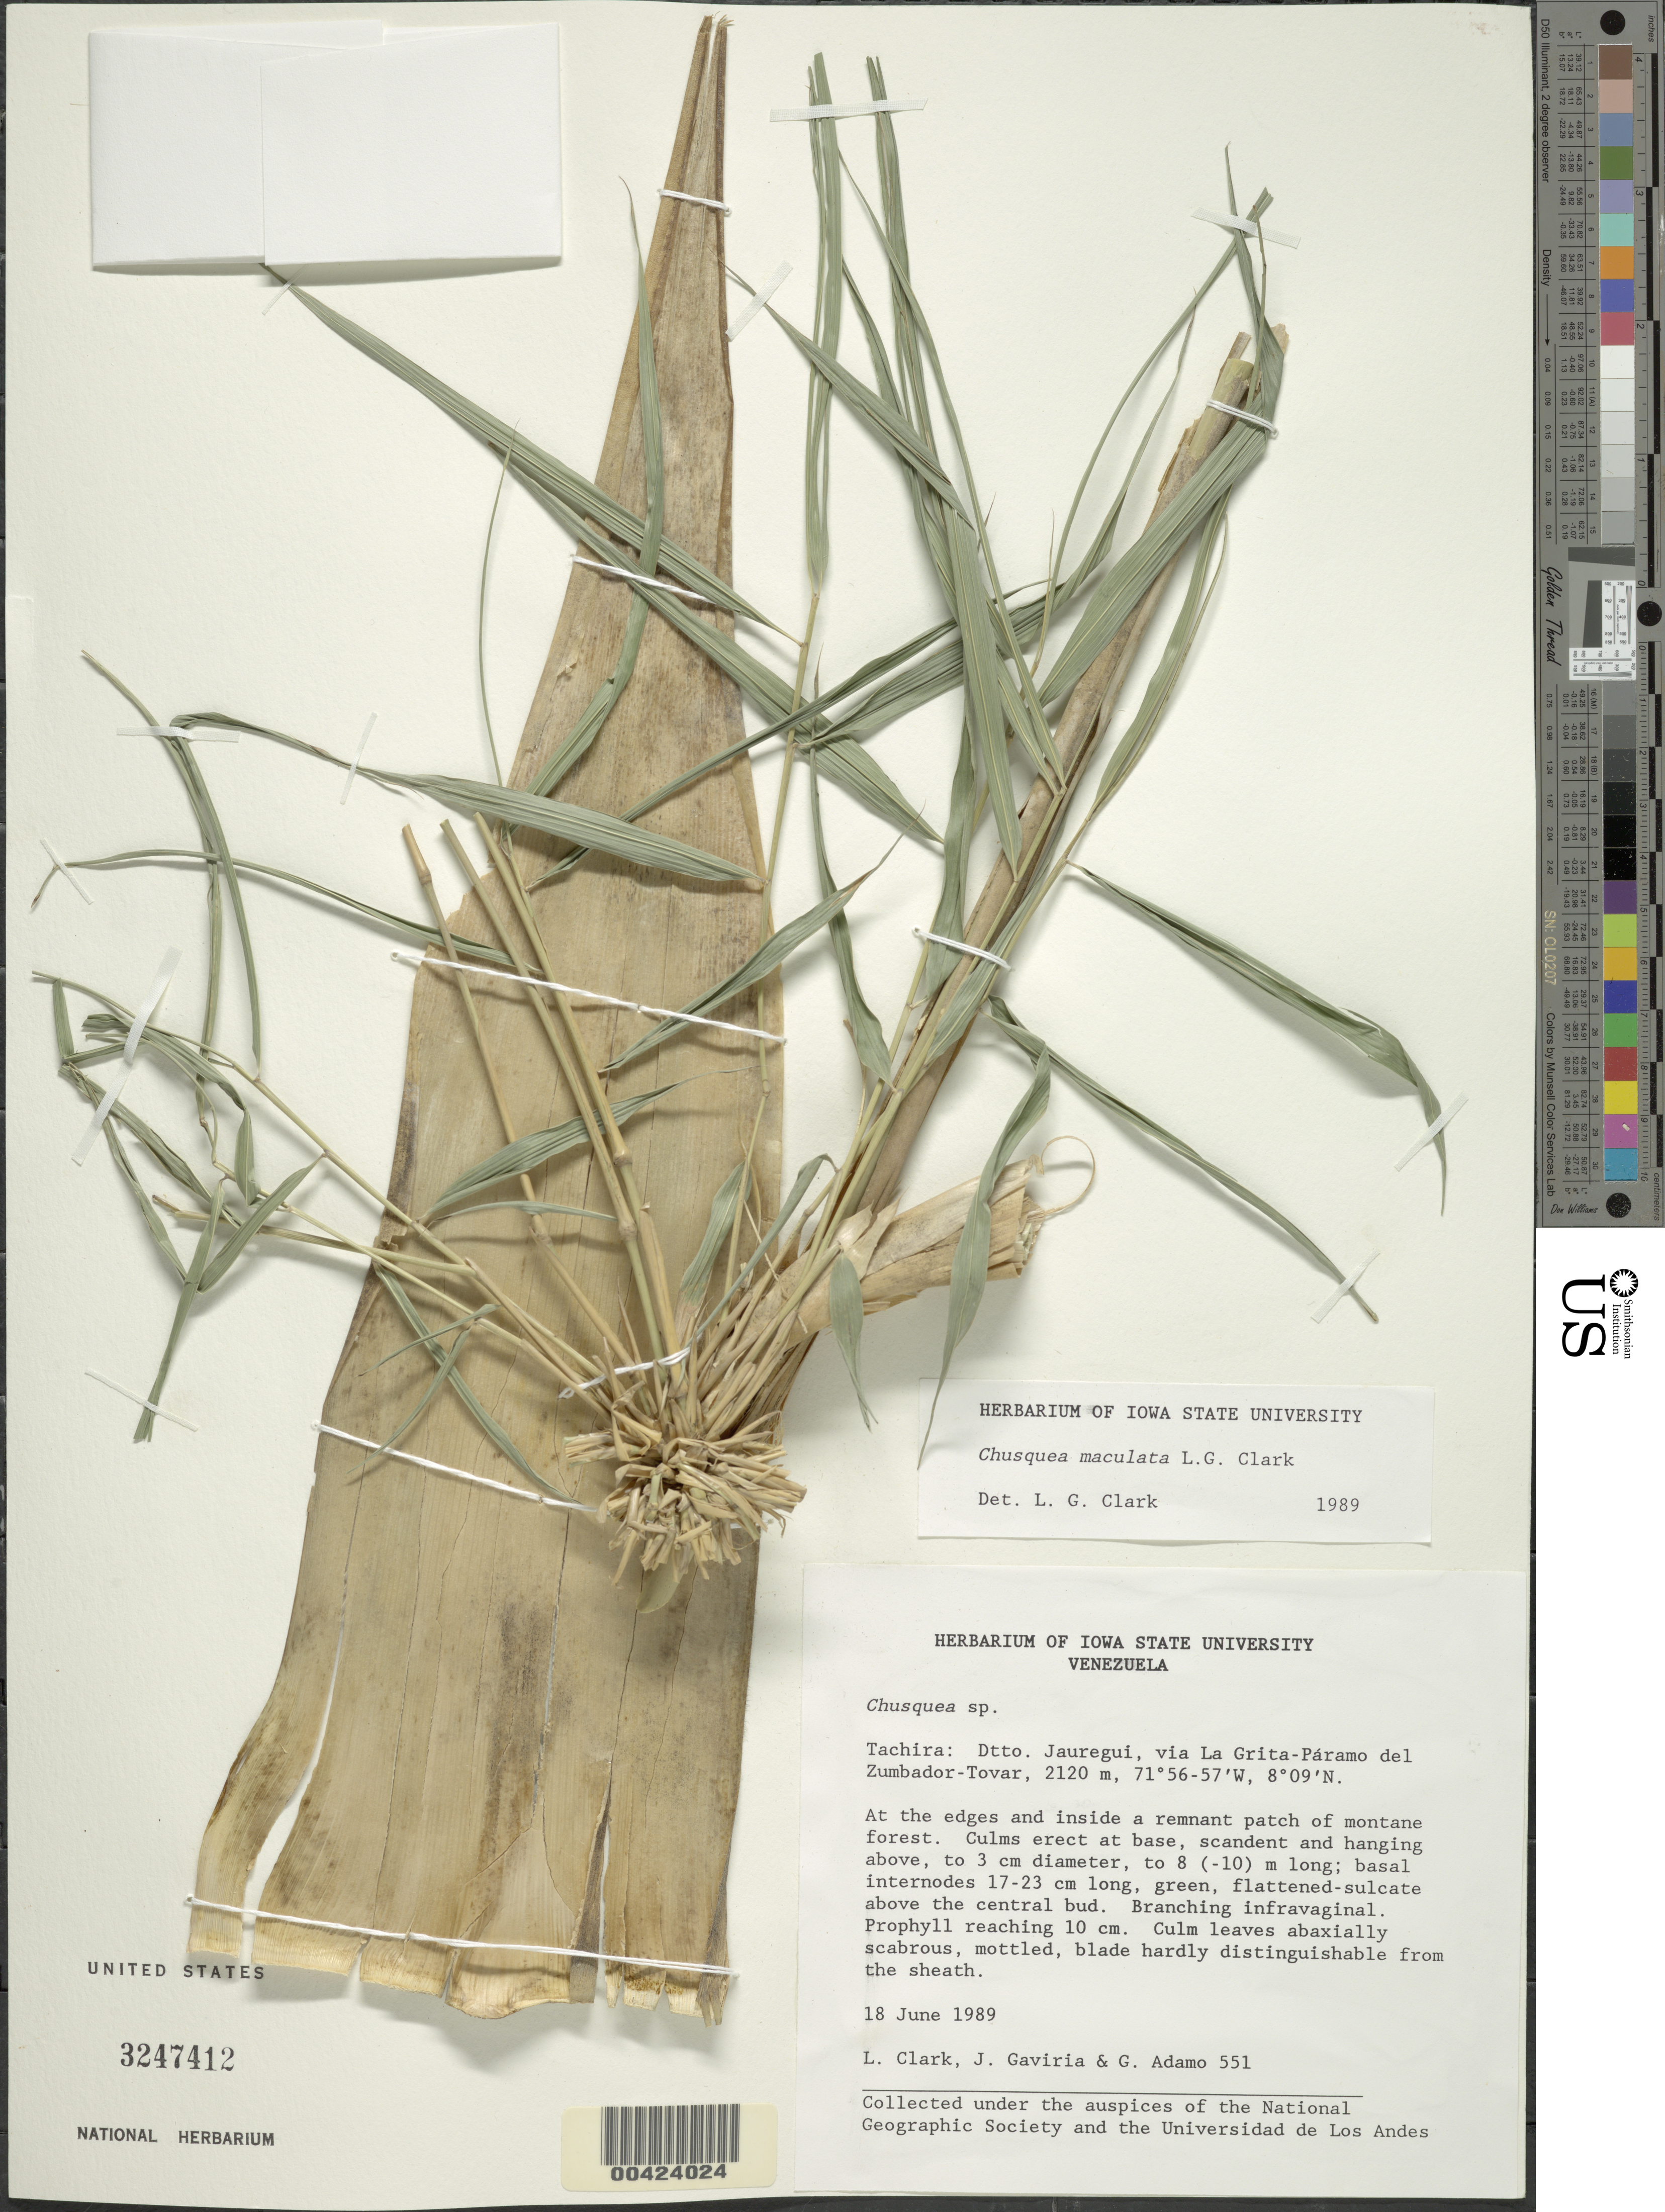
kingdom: Plantae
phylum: Tracheophyta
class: Liliopsida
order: Poales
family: Poaceae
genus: Chusquea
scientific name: Chusquea maculata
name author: L.G. Clark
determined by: Clark, Lynn G., (ISC), Iowa State University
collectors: L. G. Clark, J. Gaviria & G. Adamo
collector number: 551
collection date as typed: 18 Jun 1989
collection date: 1989-06-18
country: Venezuela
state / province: Tachira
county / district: Jautegui Dtto.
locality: Via la grita - paramo del zumbador - tovar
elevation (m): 2120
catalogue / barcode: US 3247412